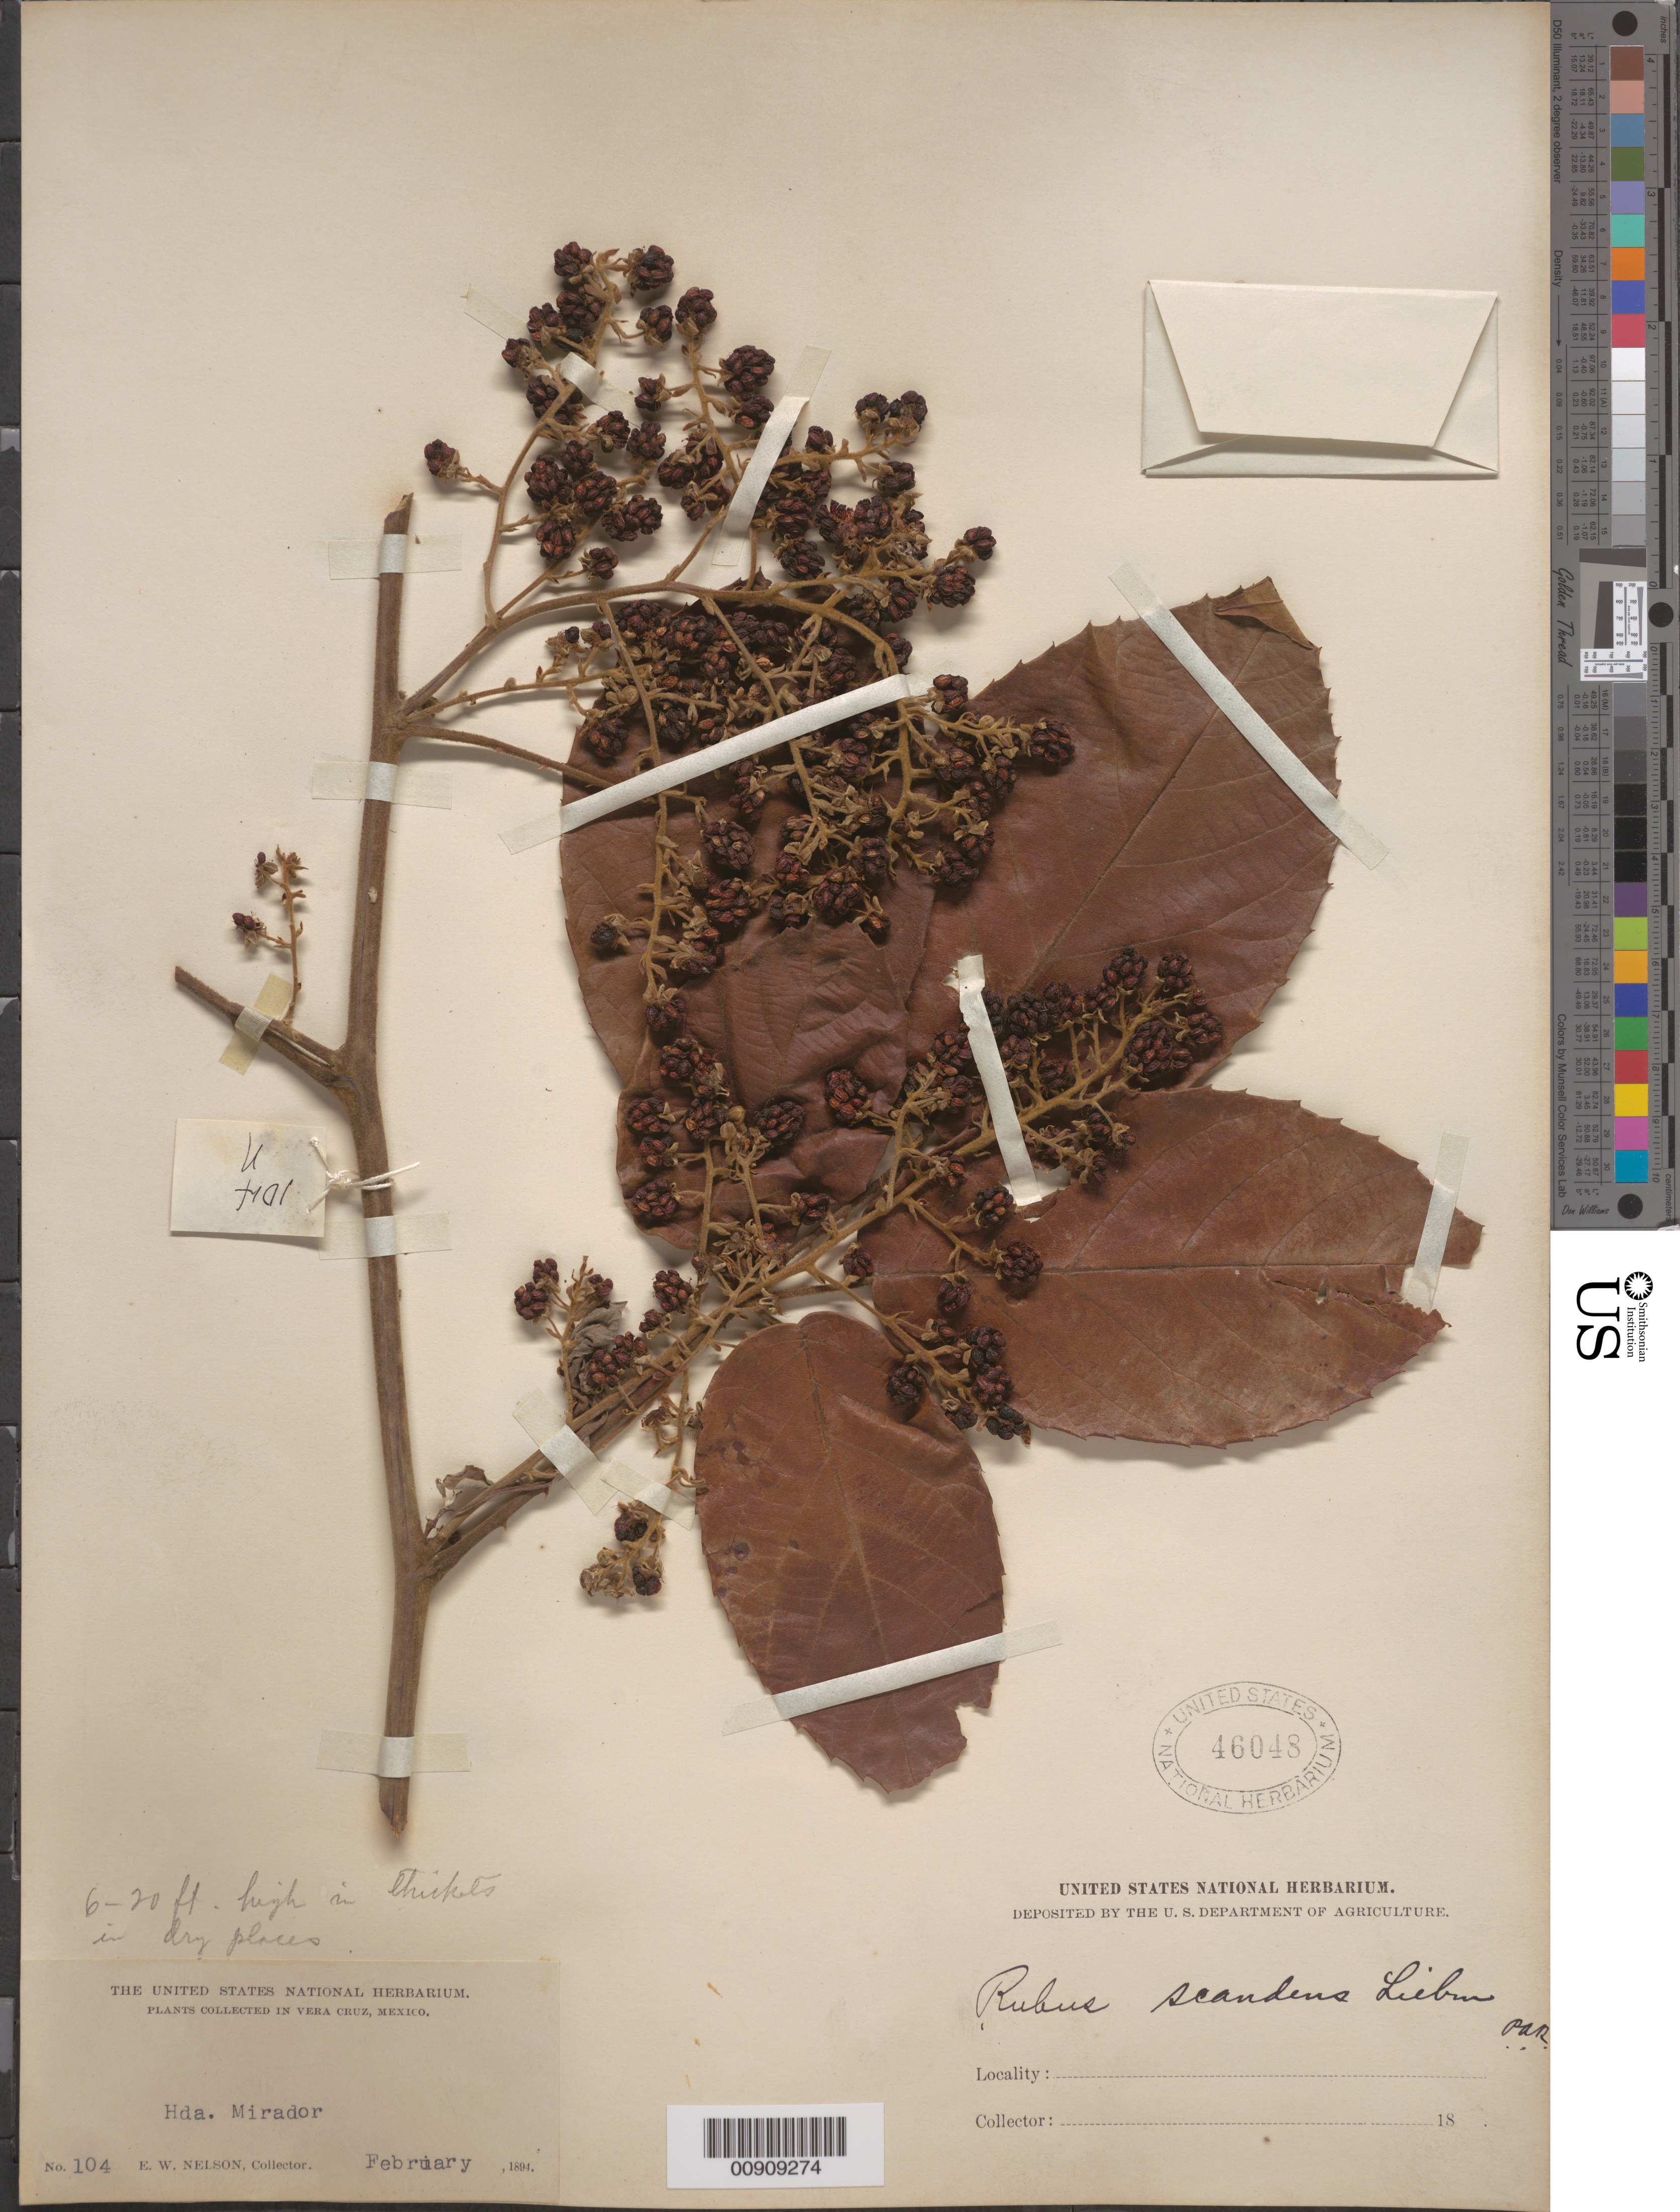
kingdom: Plantae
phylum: Tracheophyta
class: Magnoliopsida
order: Rosales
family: Rosaceae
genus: Rubus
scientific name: Rubus scandens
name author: Liebm.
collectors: E. W. Nelson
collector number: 104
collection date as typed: Feb 1894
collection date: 1894-02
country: Mexico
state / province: Veracruz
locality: Hacienda Mirador, Veracruz.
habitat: In thickets in dry places.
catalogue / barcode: US 46048